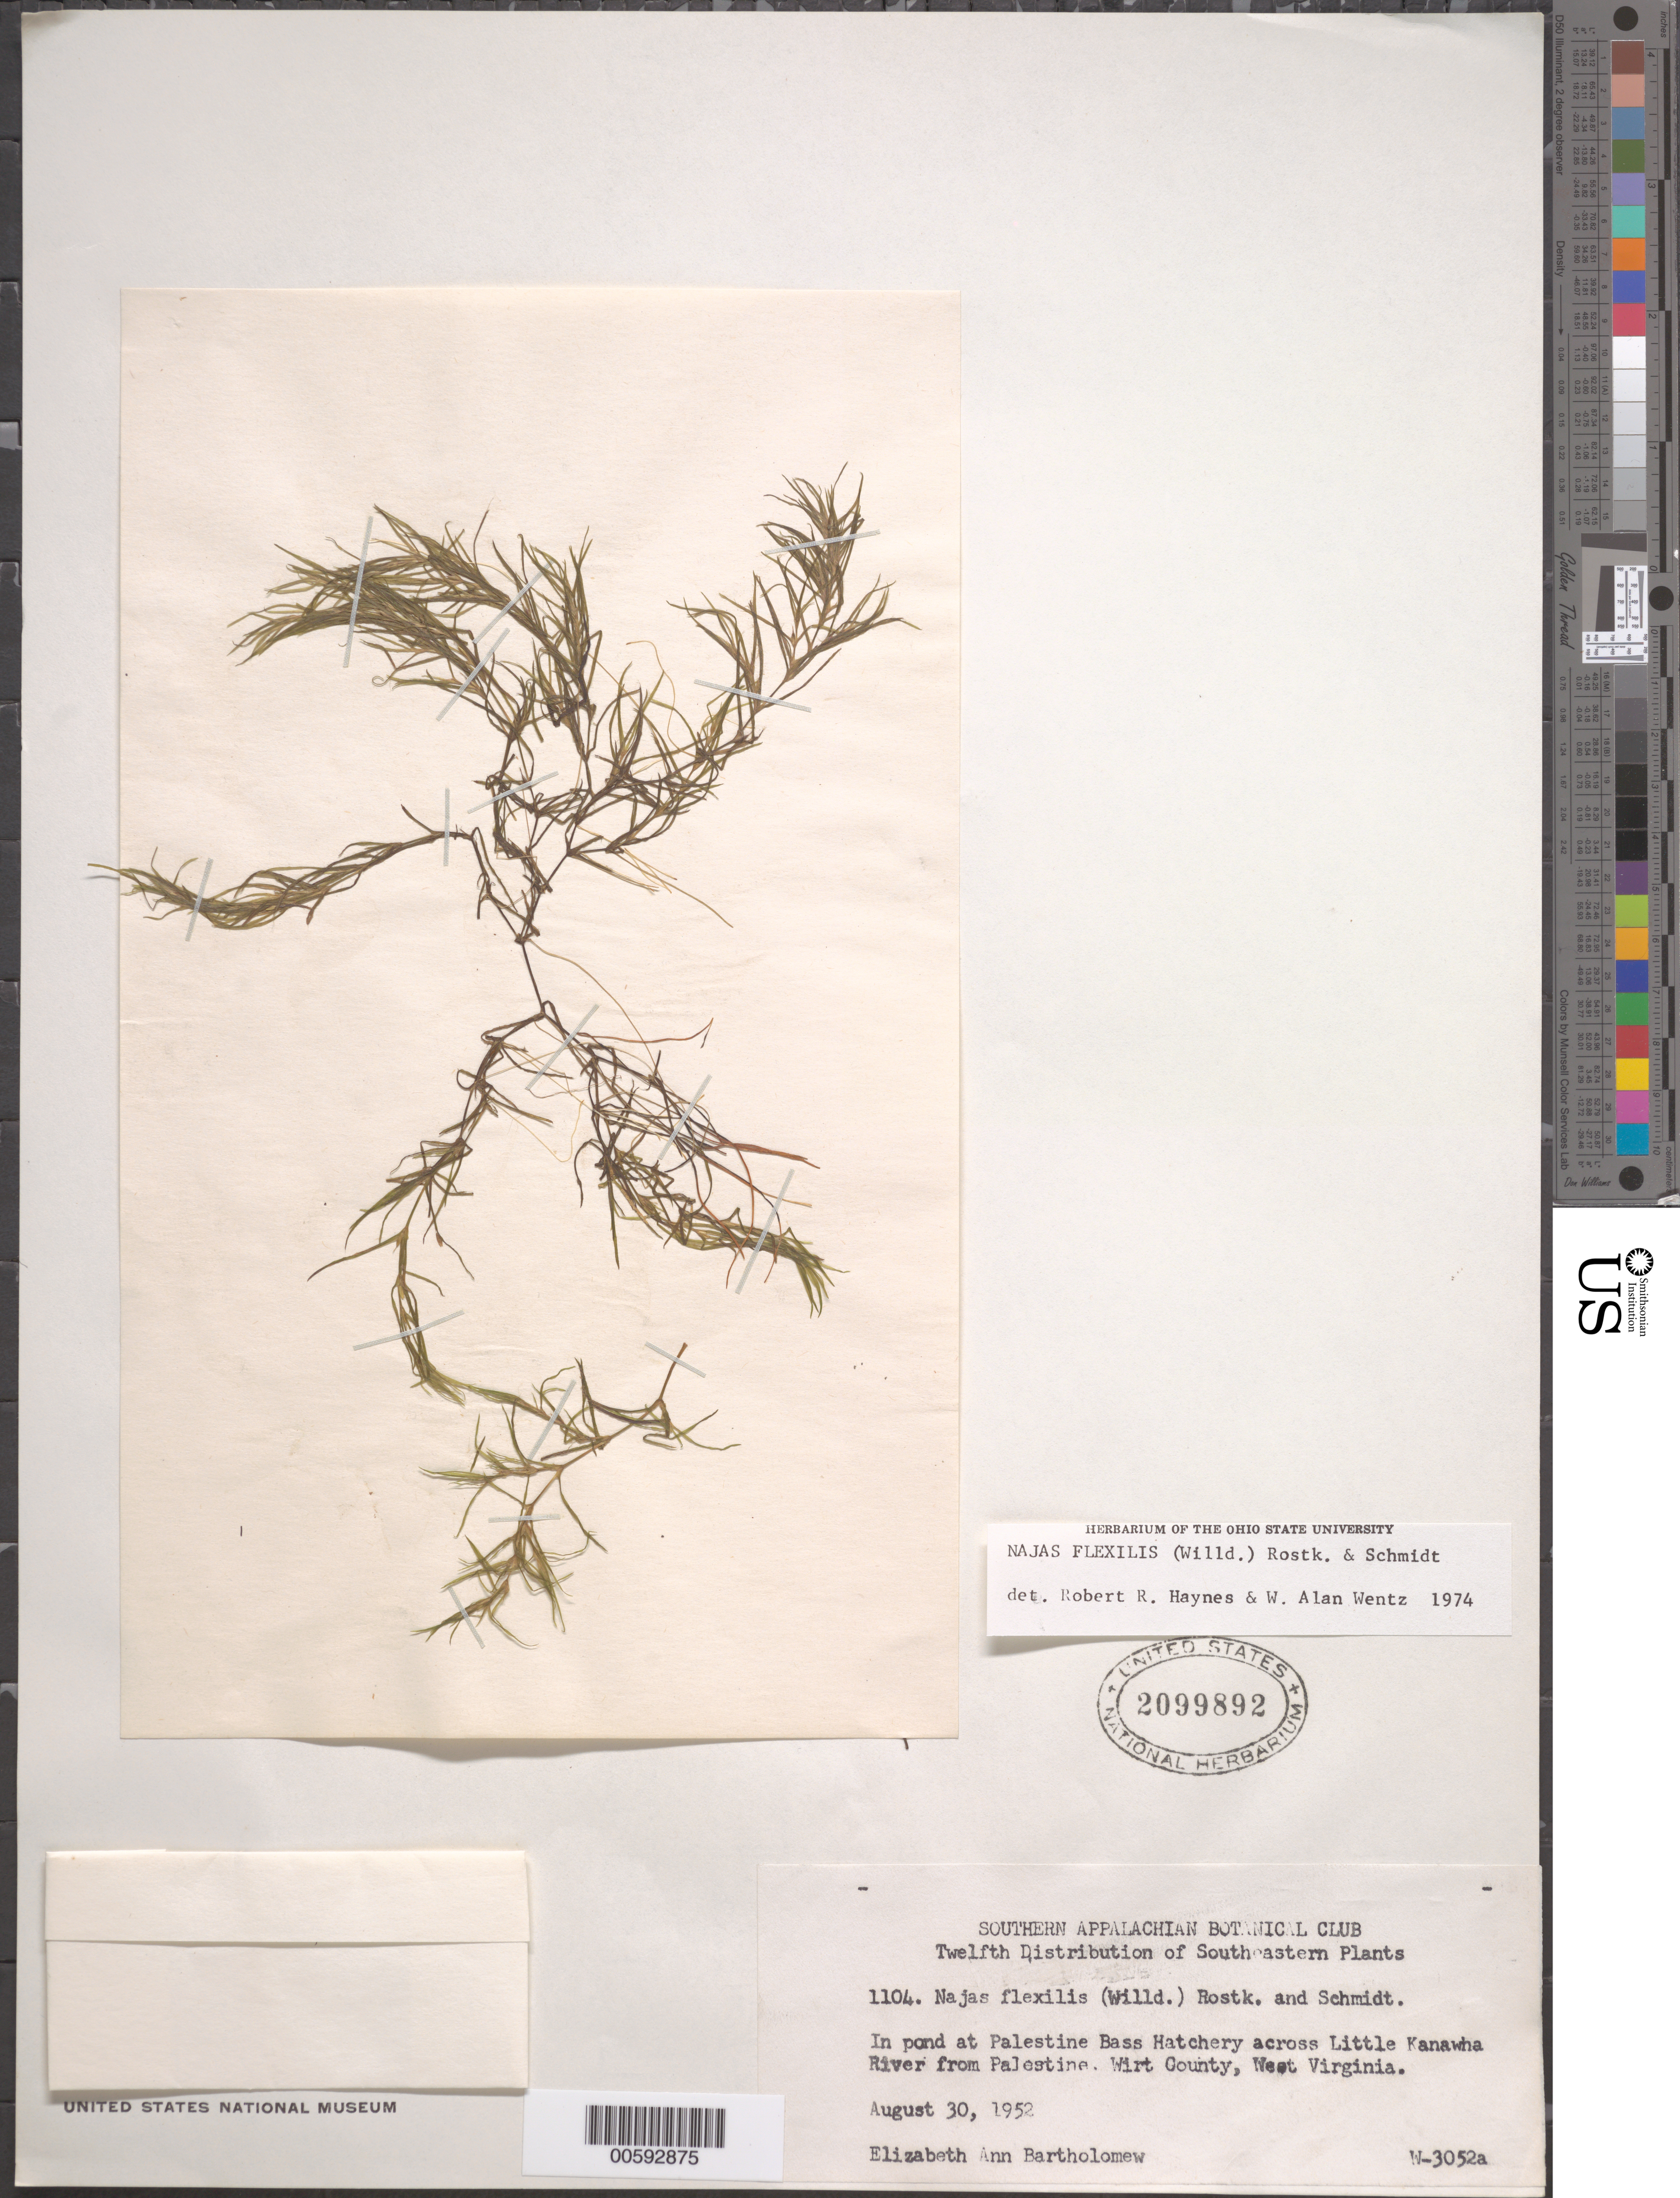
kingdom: Plantae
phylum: Tracheophyta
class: Liliopsida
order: Alismatales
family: Hydrocharitaceae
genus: Najas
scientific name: Najas flexilis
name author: (Willd.) Rostk. & Schmidt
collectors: E. Bartholomew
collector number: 1104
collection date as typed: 30 Aug 1952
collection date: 1952-08-30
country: United States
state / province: West Virginia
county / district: Wirt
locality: In pond at Plaestine Bass Hatchery across Little Kanawha River from Palestine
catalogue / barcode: US 2099892